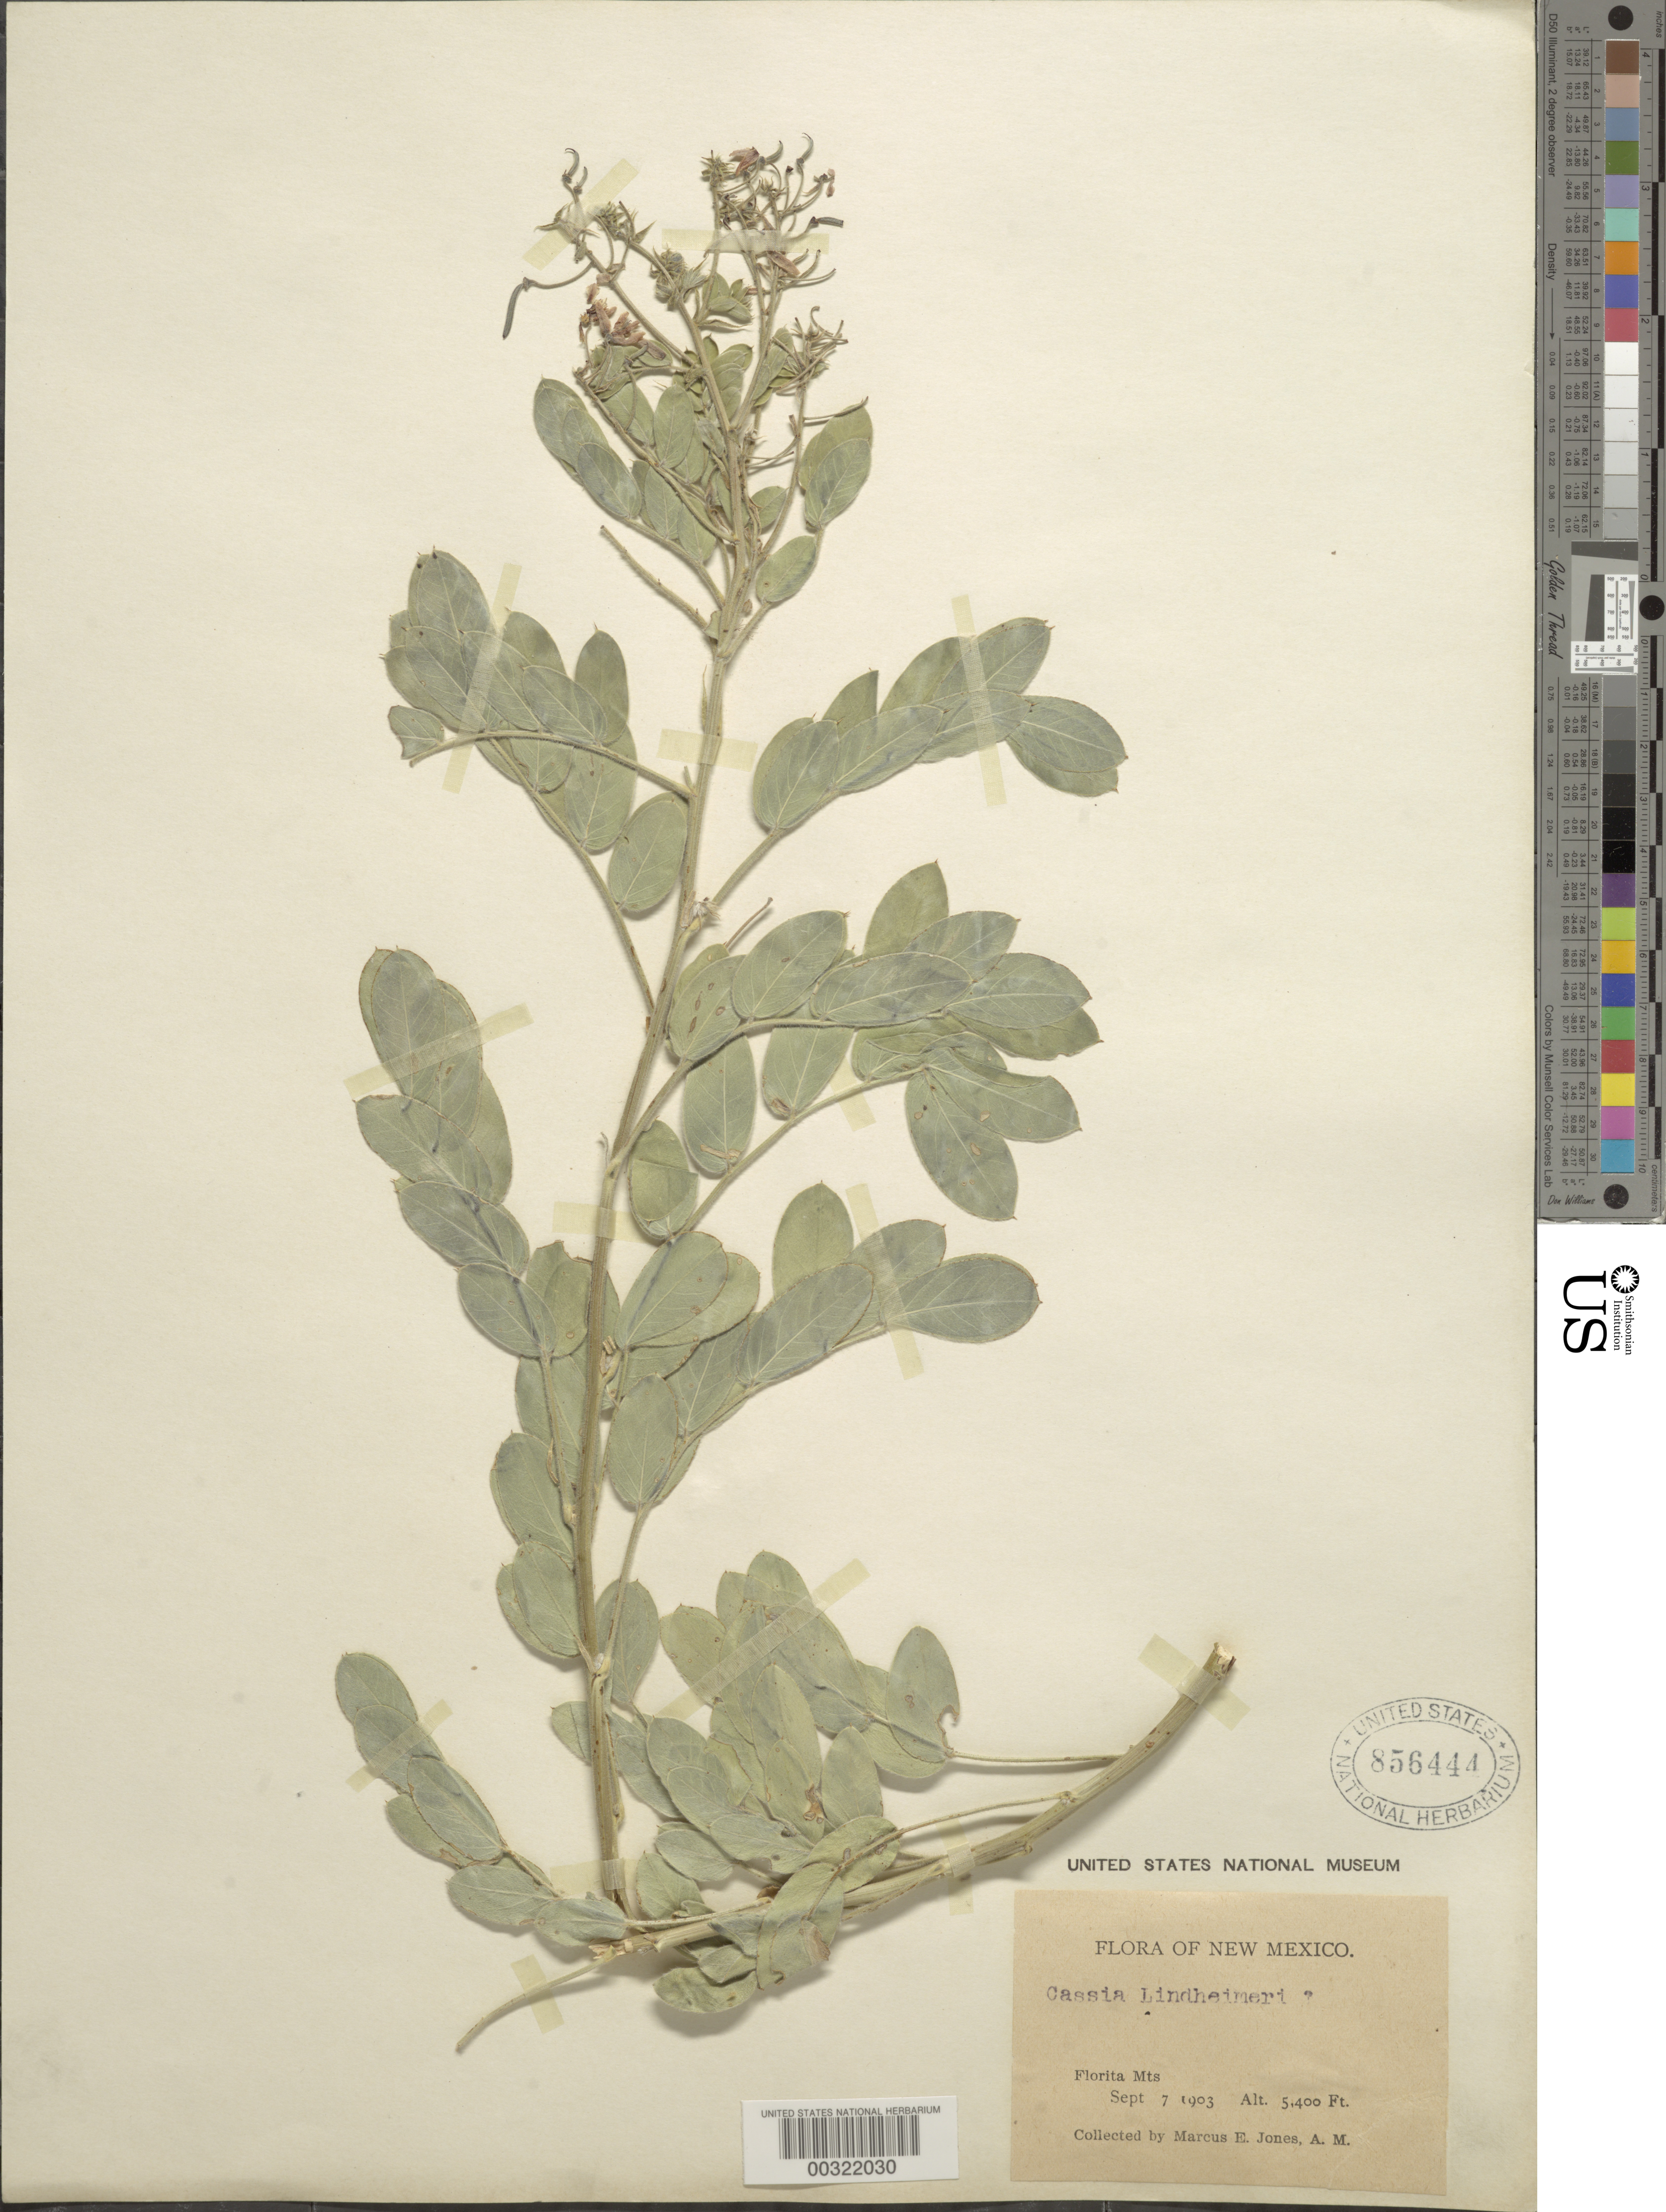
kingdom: Plantae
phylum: Tracheophyta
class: Magnoliopsida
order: Fabales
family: Fabaceae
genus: Senna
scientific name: Senna lindheimeriana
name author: (Scheele) H.S. Irwin & Barneby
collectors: M. E. Jones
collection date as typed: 07 Sep 1903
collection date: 1903-09-07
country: United States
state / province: New Mexico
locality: Flortia mts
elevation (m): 1646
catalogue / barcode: US 856444